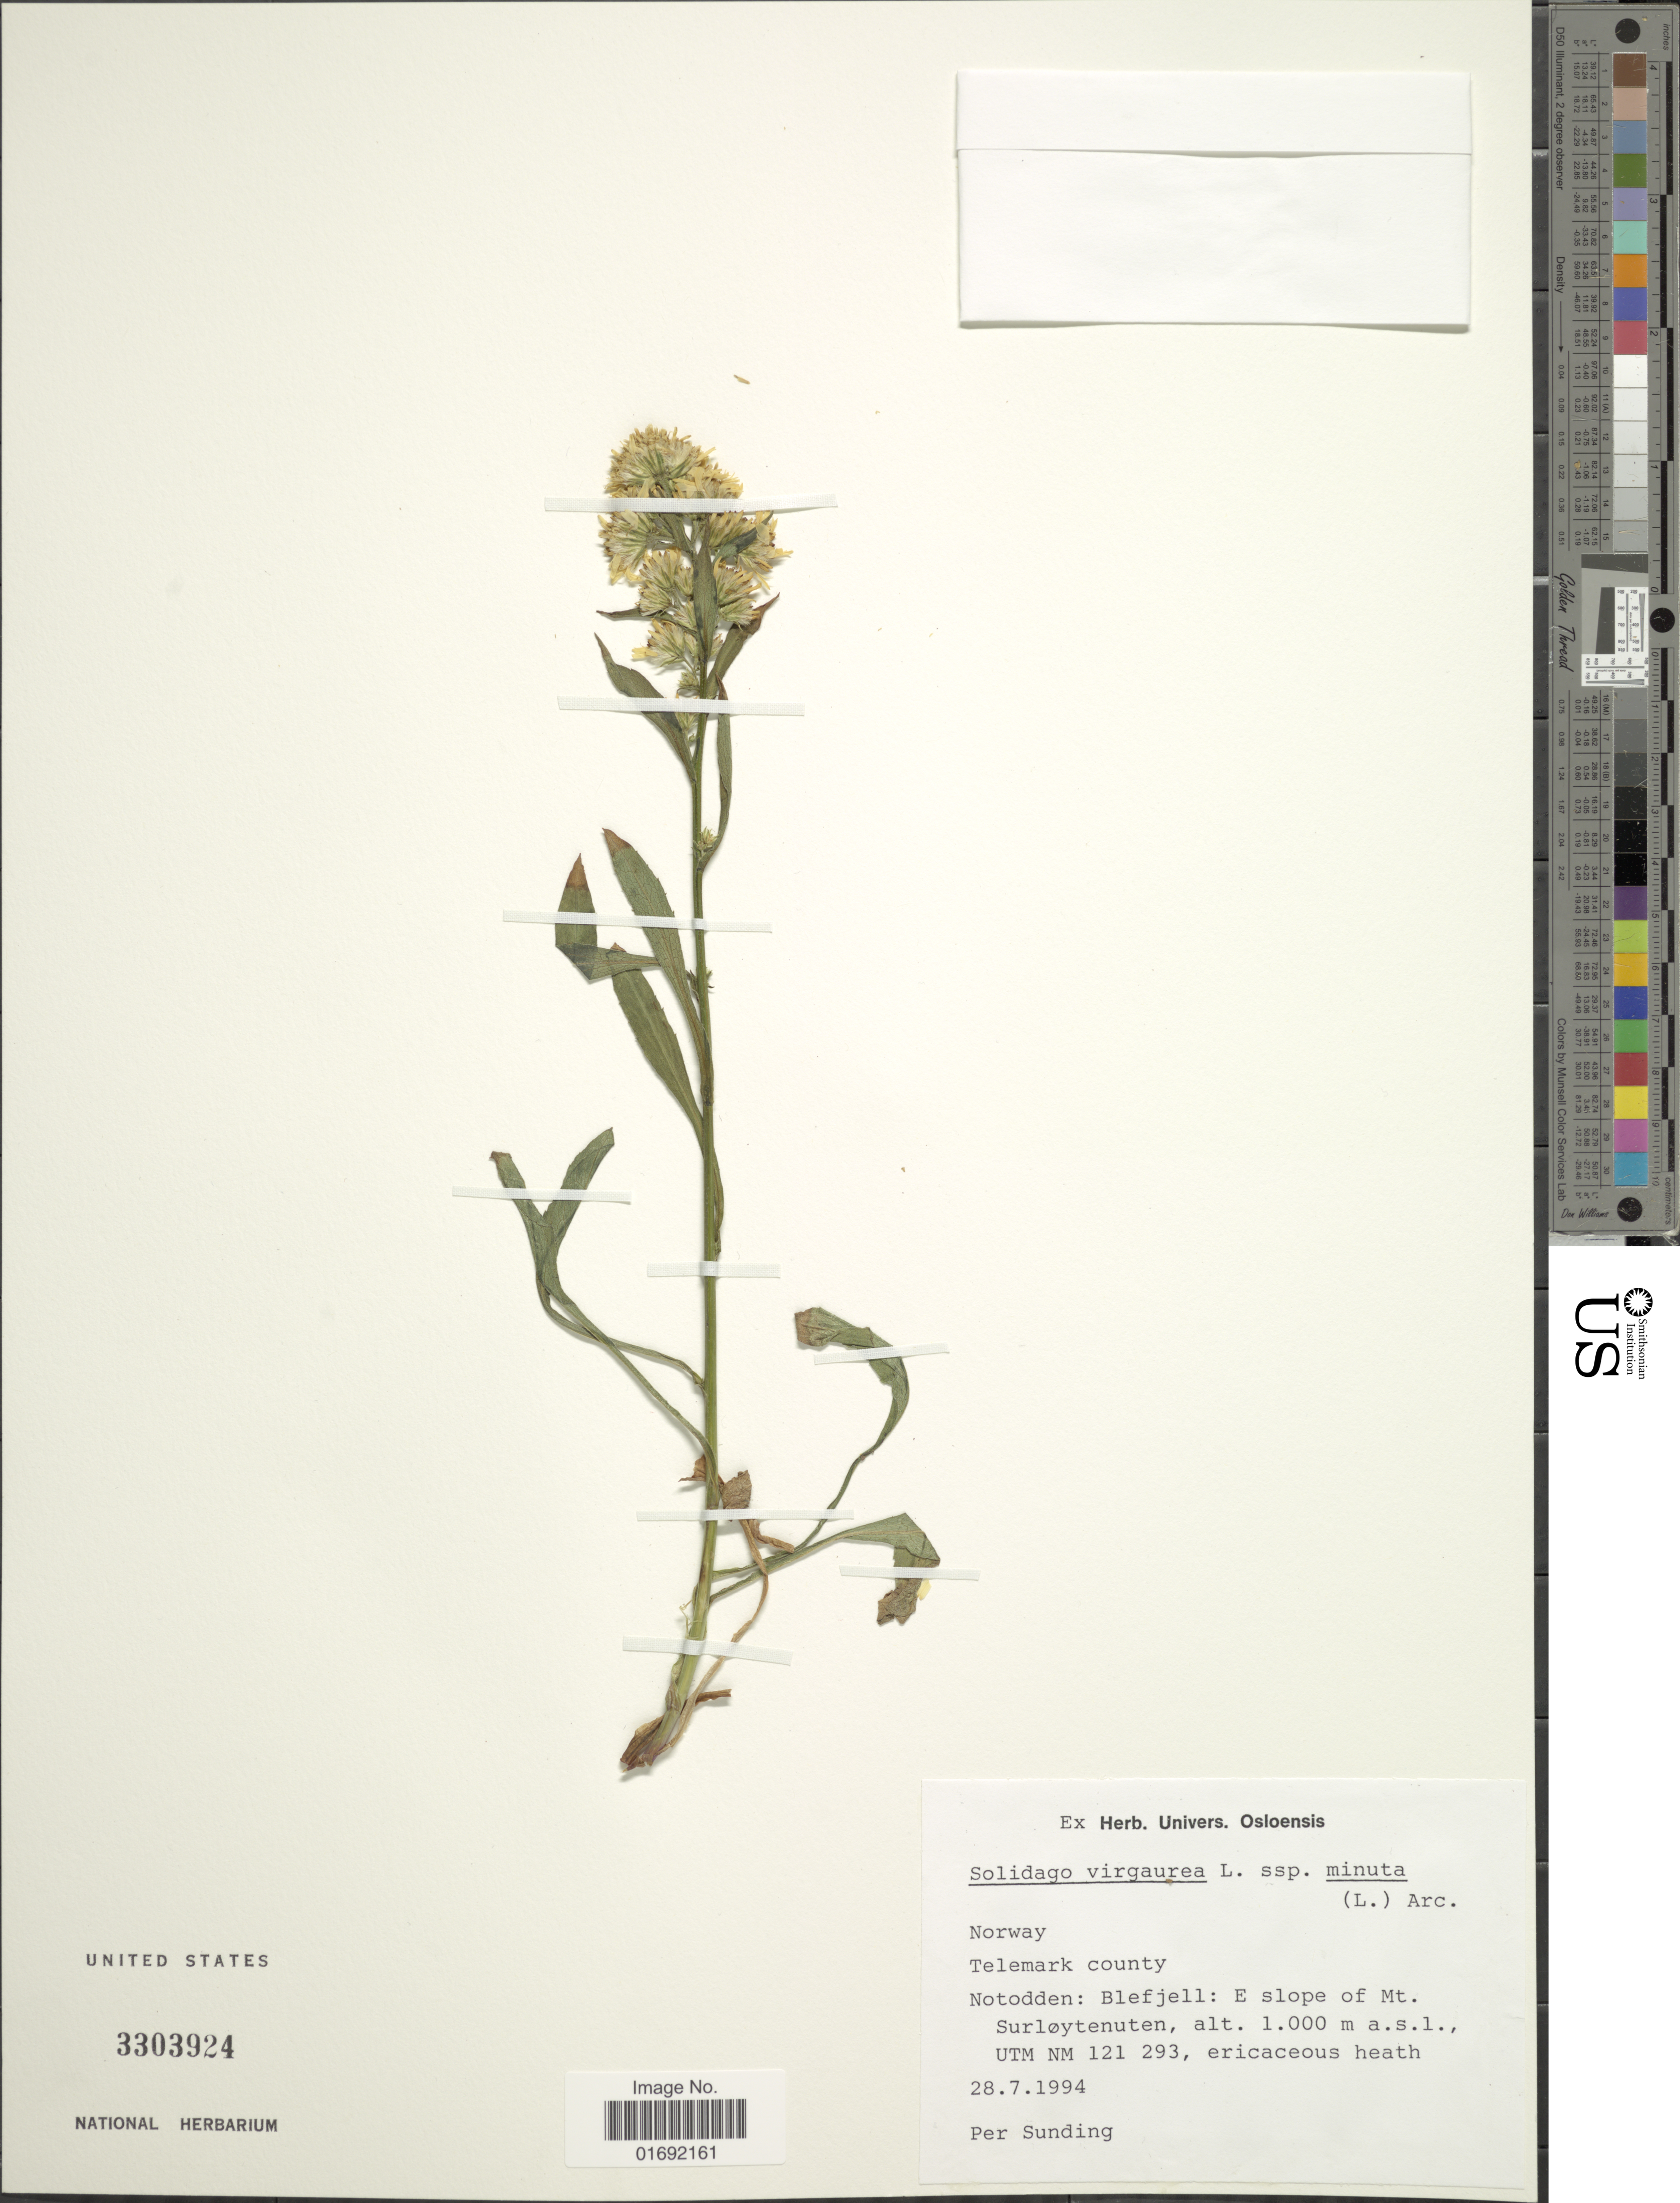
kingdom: Plantae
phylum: Tracheophyta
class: Magnoliopsida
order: Asterales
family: Asteraceae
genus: Solidago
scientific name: Solidago virgaurea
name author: L.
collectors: P. O. Sunding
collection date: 1994-07-28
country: Norway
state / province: Telemark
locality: Notodden, Blefjell, E slope of Mt. Surloytenuten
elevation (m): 1000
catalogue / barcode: US 3303924